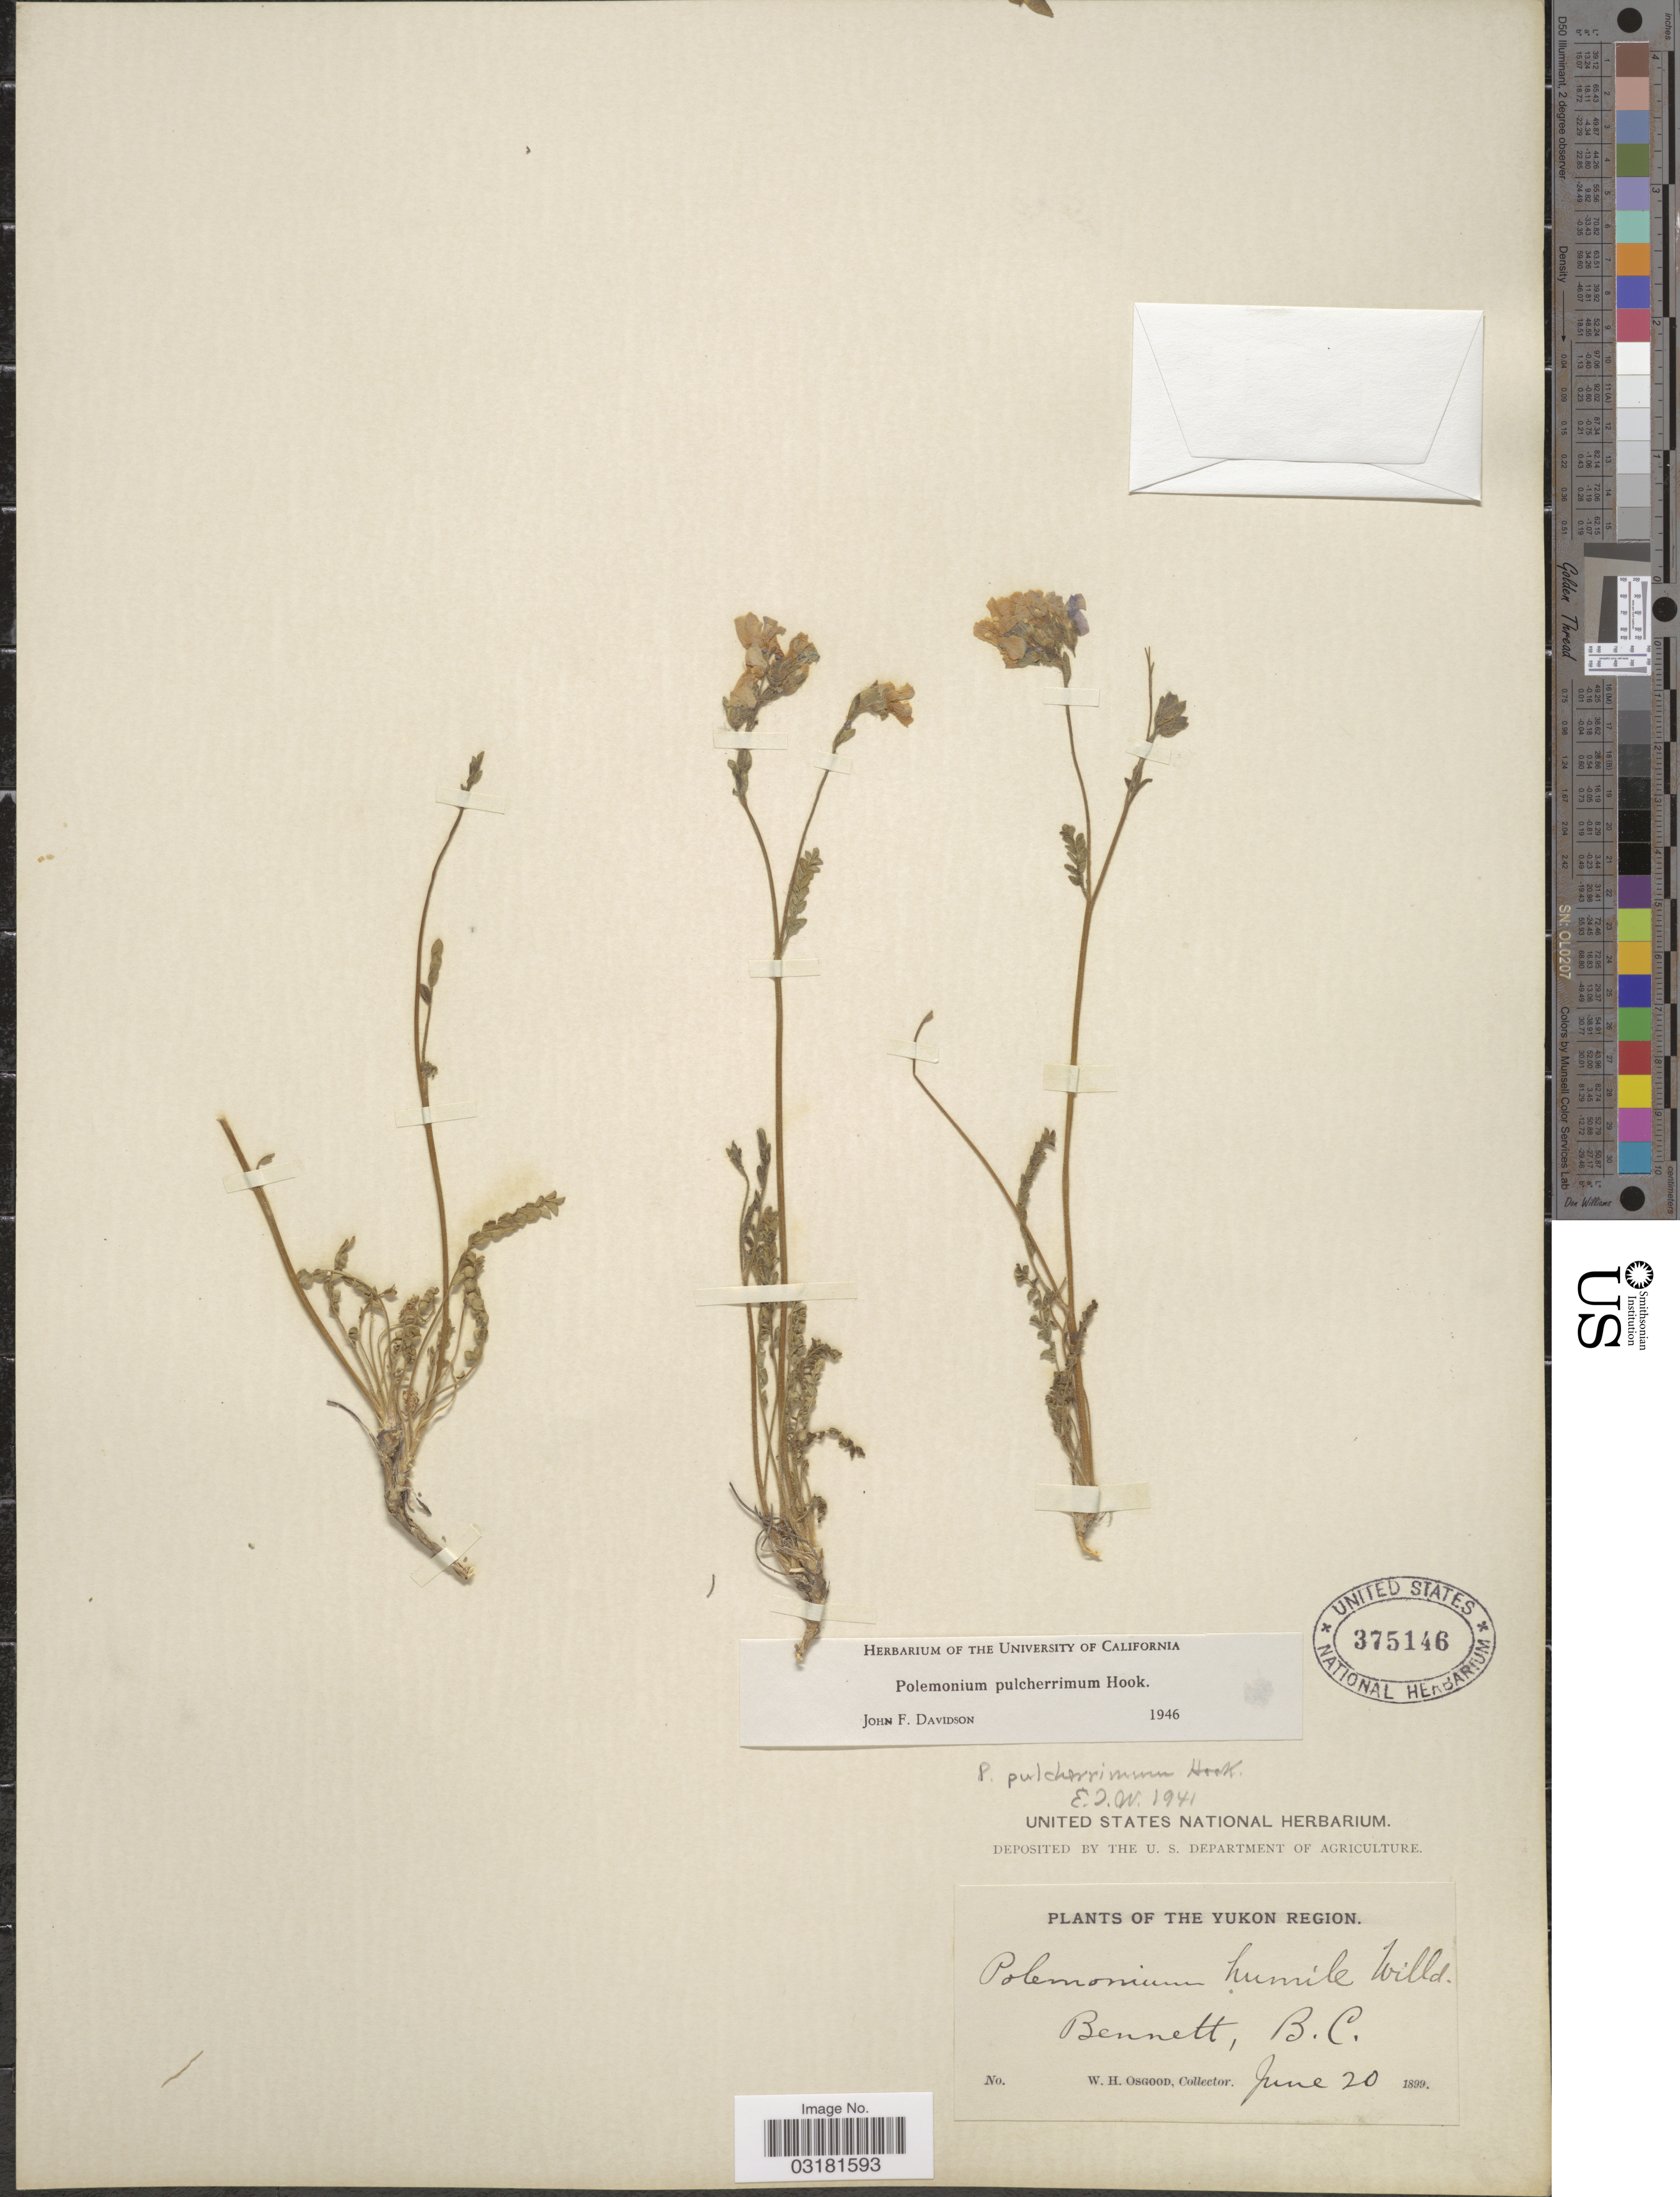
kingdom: Plantae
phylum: Tracheophyta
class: Magnoliopsida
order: Ericales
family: Polemoniaceae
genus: Polemonium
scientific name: Polemonium pulcherrimum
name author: Hook.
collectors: W. Osgood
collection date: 1899-06-20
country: Canada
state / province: British Columbia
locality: The Yukon Region, Bennett, B.C.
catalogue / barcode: US 375146